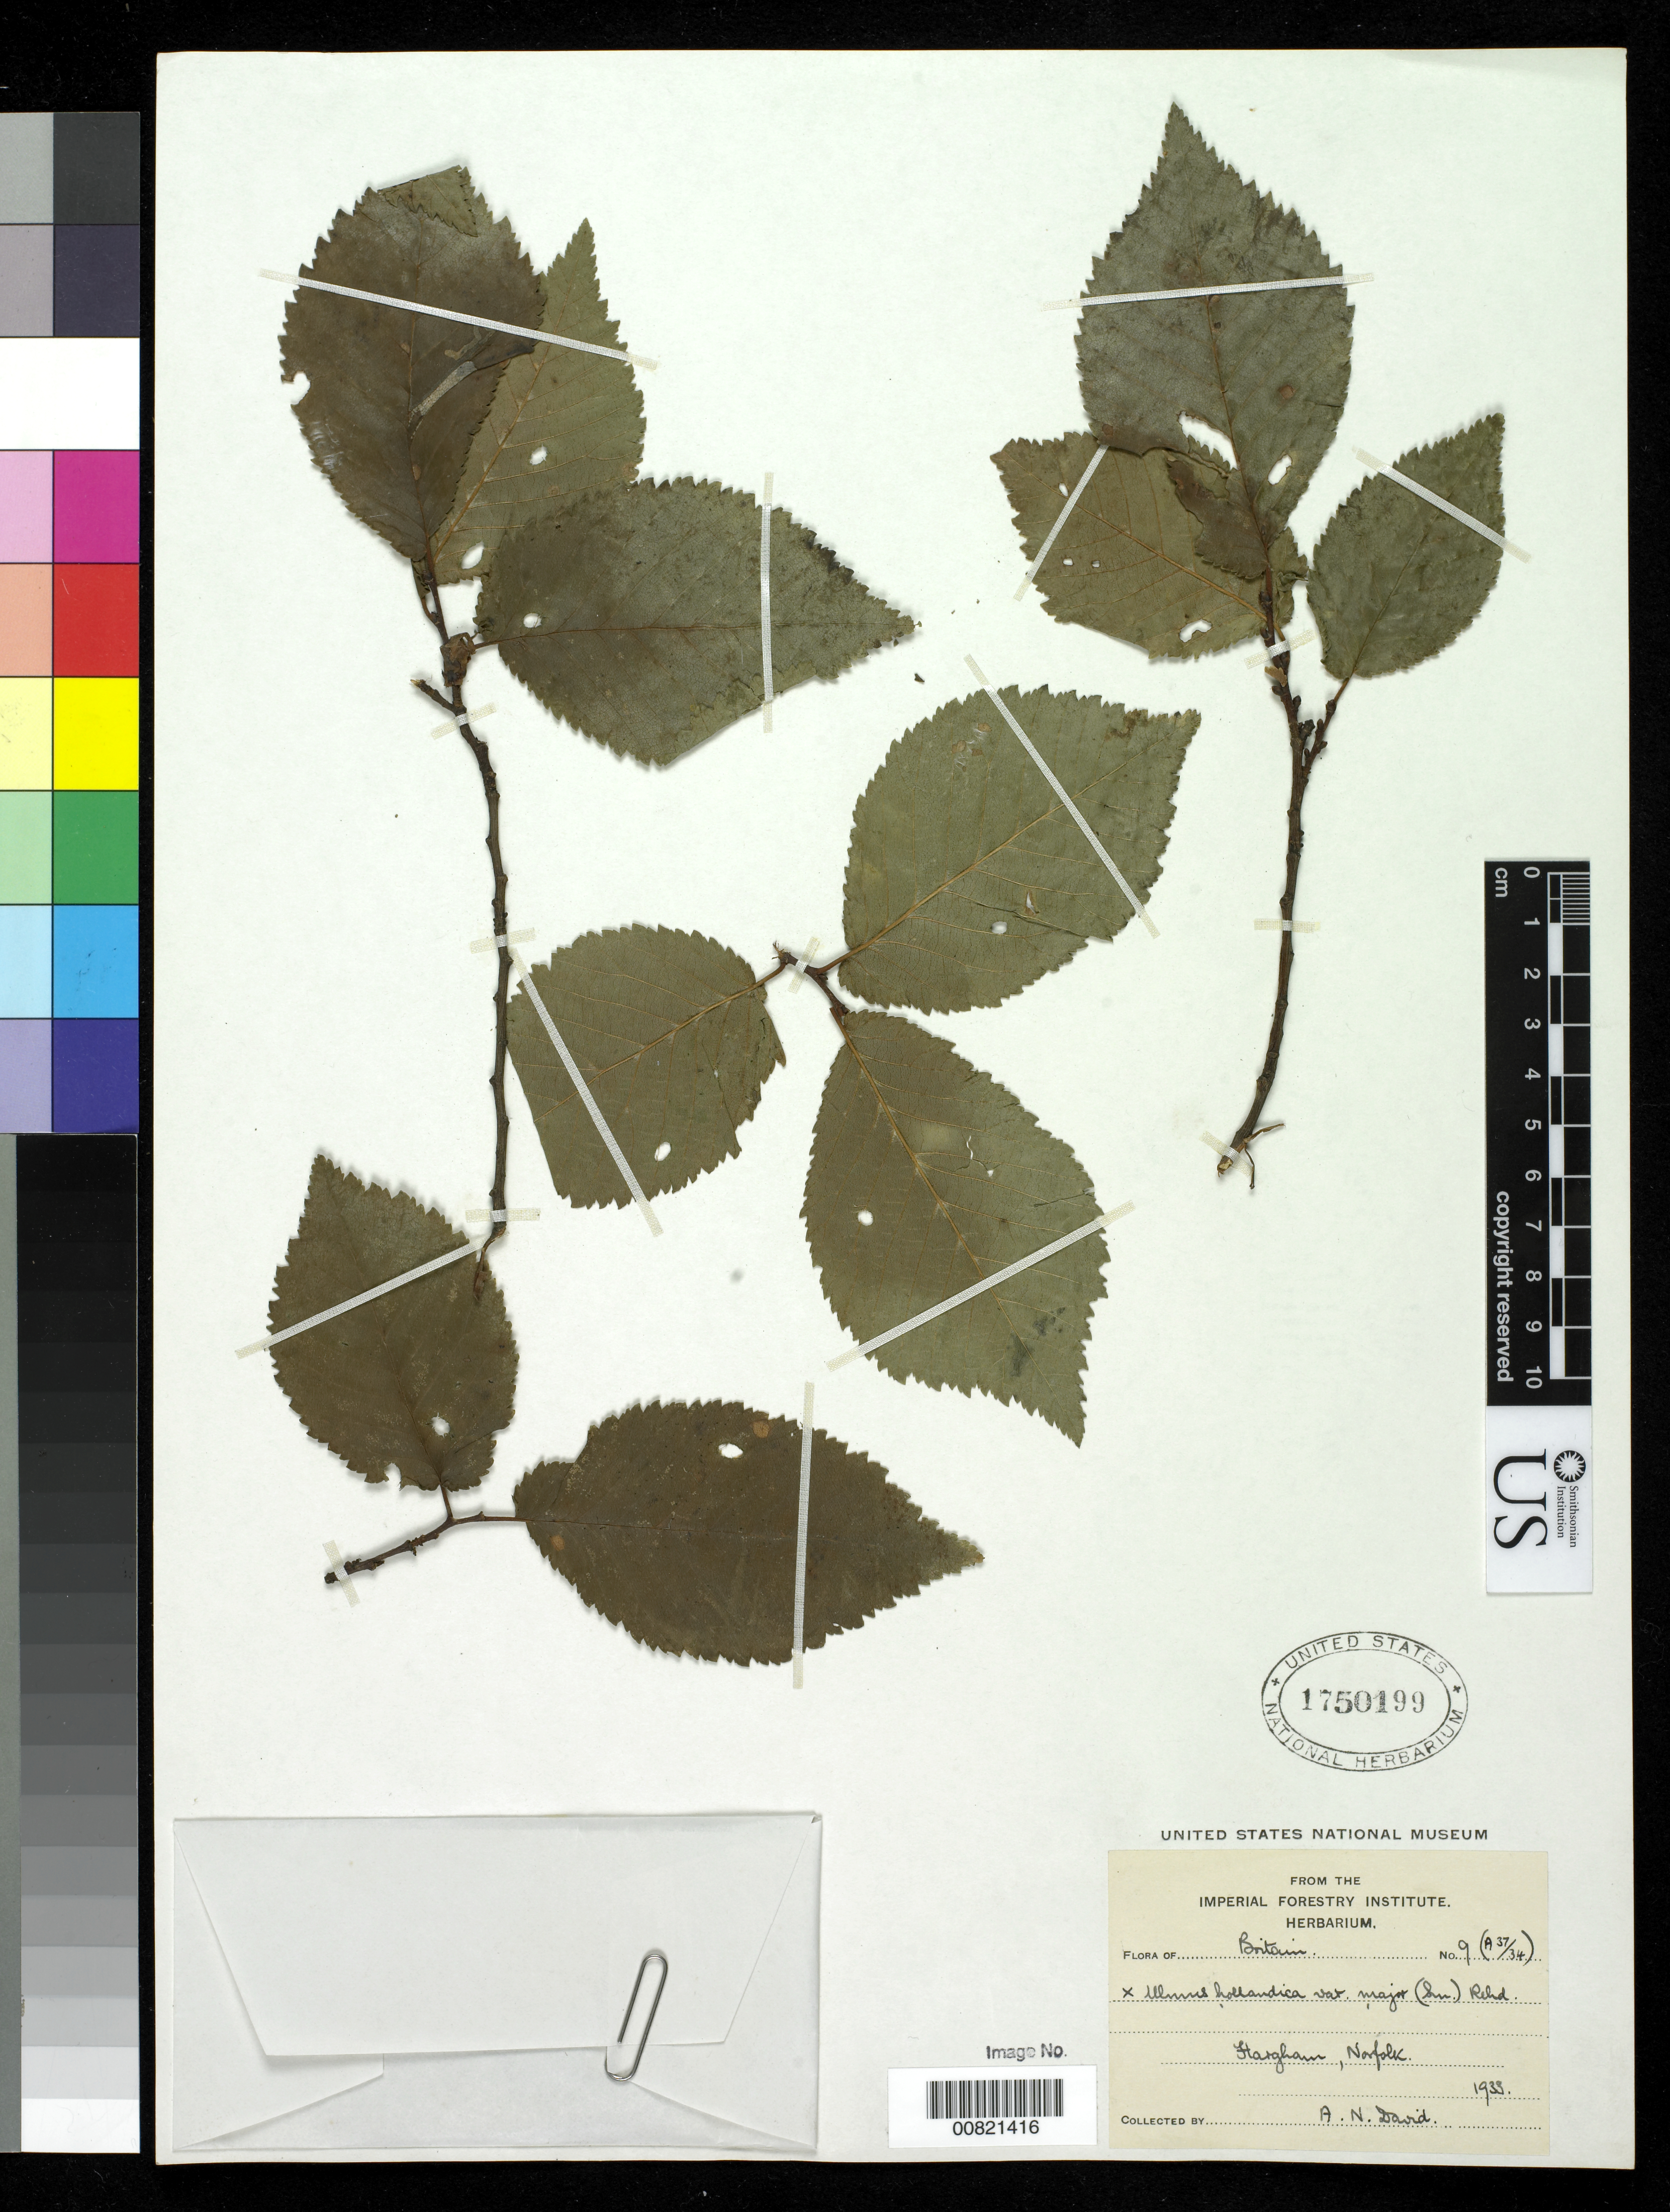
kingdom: Plantae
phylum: Tracheophyta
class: Magnoliopsida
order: Rosales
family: Ulmaceae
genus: Ulmus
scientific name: Ulmus x hollandica var. major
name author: (L.S. Sm.) Rehder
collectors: A. David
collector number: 9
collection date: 1933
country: United Kingdom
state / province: England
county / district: Norfolk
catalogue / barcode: US 1750199